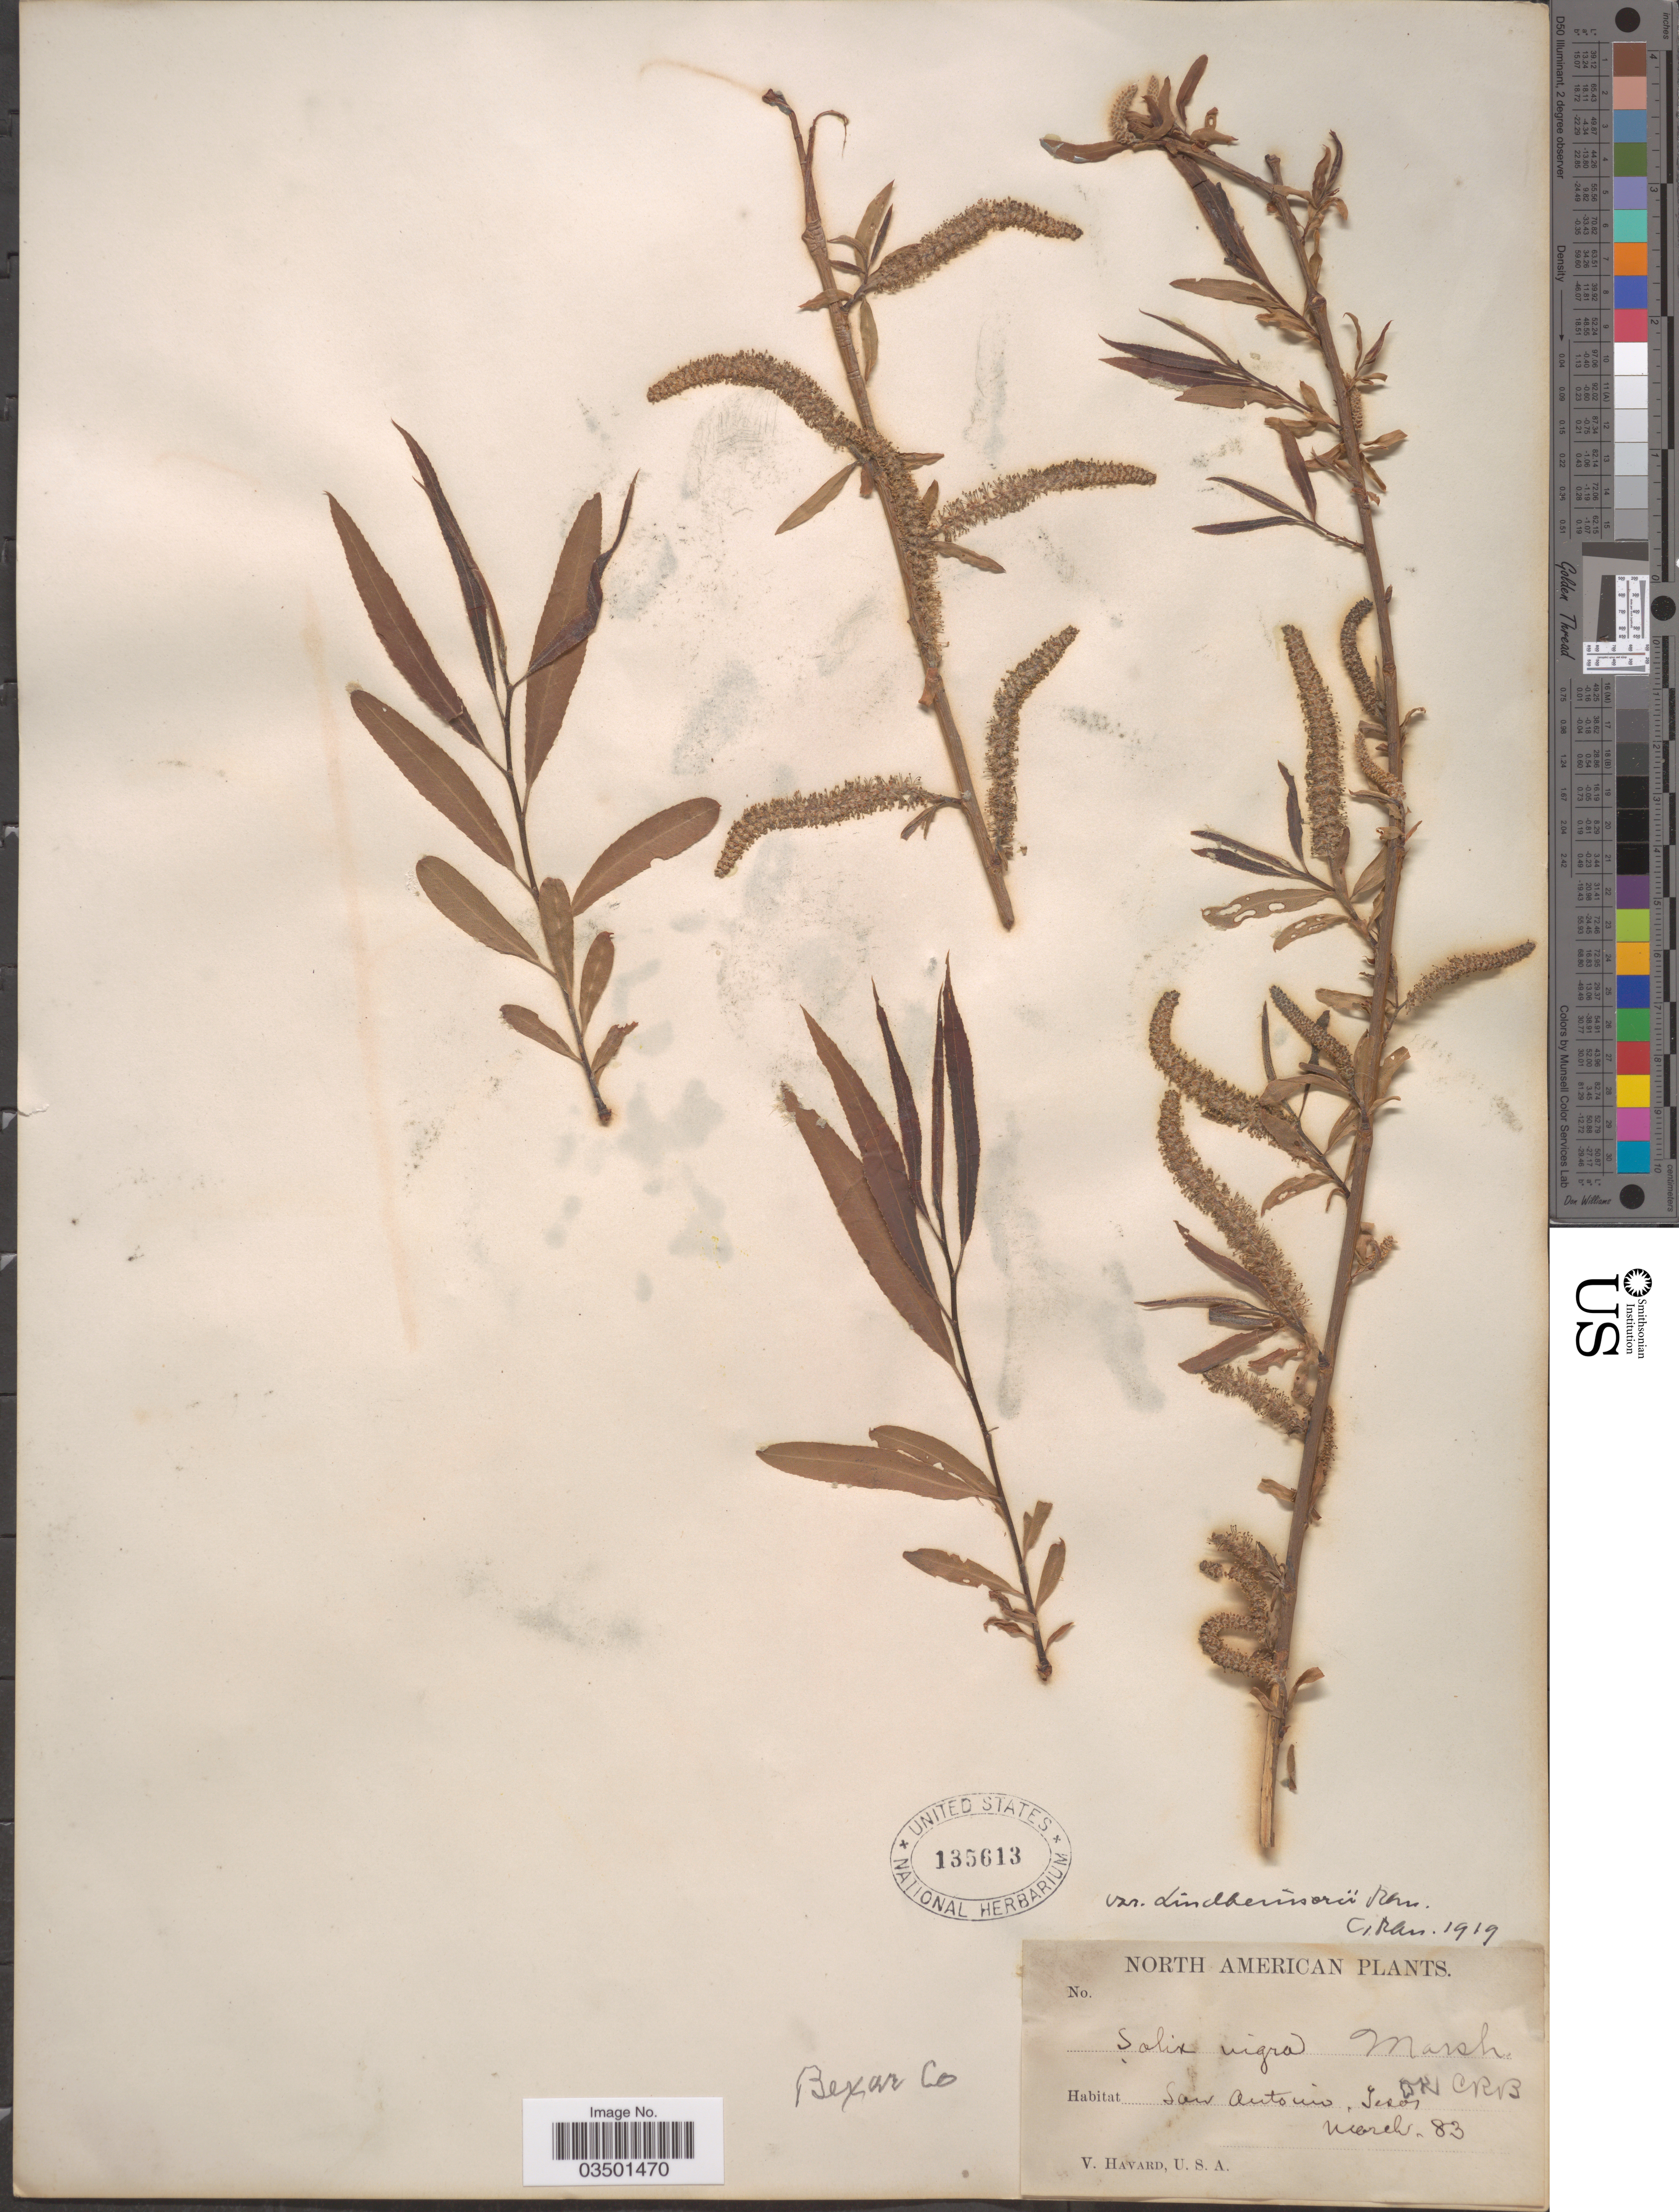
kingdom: Plantae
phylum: Tracheophyta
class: Magnoliopsida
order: Malpighiales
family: Salicaceae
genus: Salix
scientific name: Salix nigra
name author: Marshall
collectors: V. Havard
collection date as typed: Transcribed d/m/y: /3/83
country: United States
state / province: Texas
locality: San Antonio. Bexar Co.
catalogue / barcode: US 135613